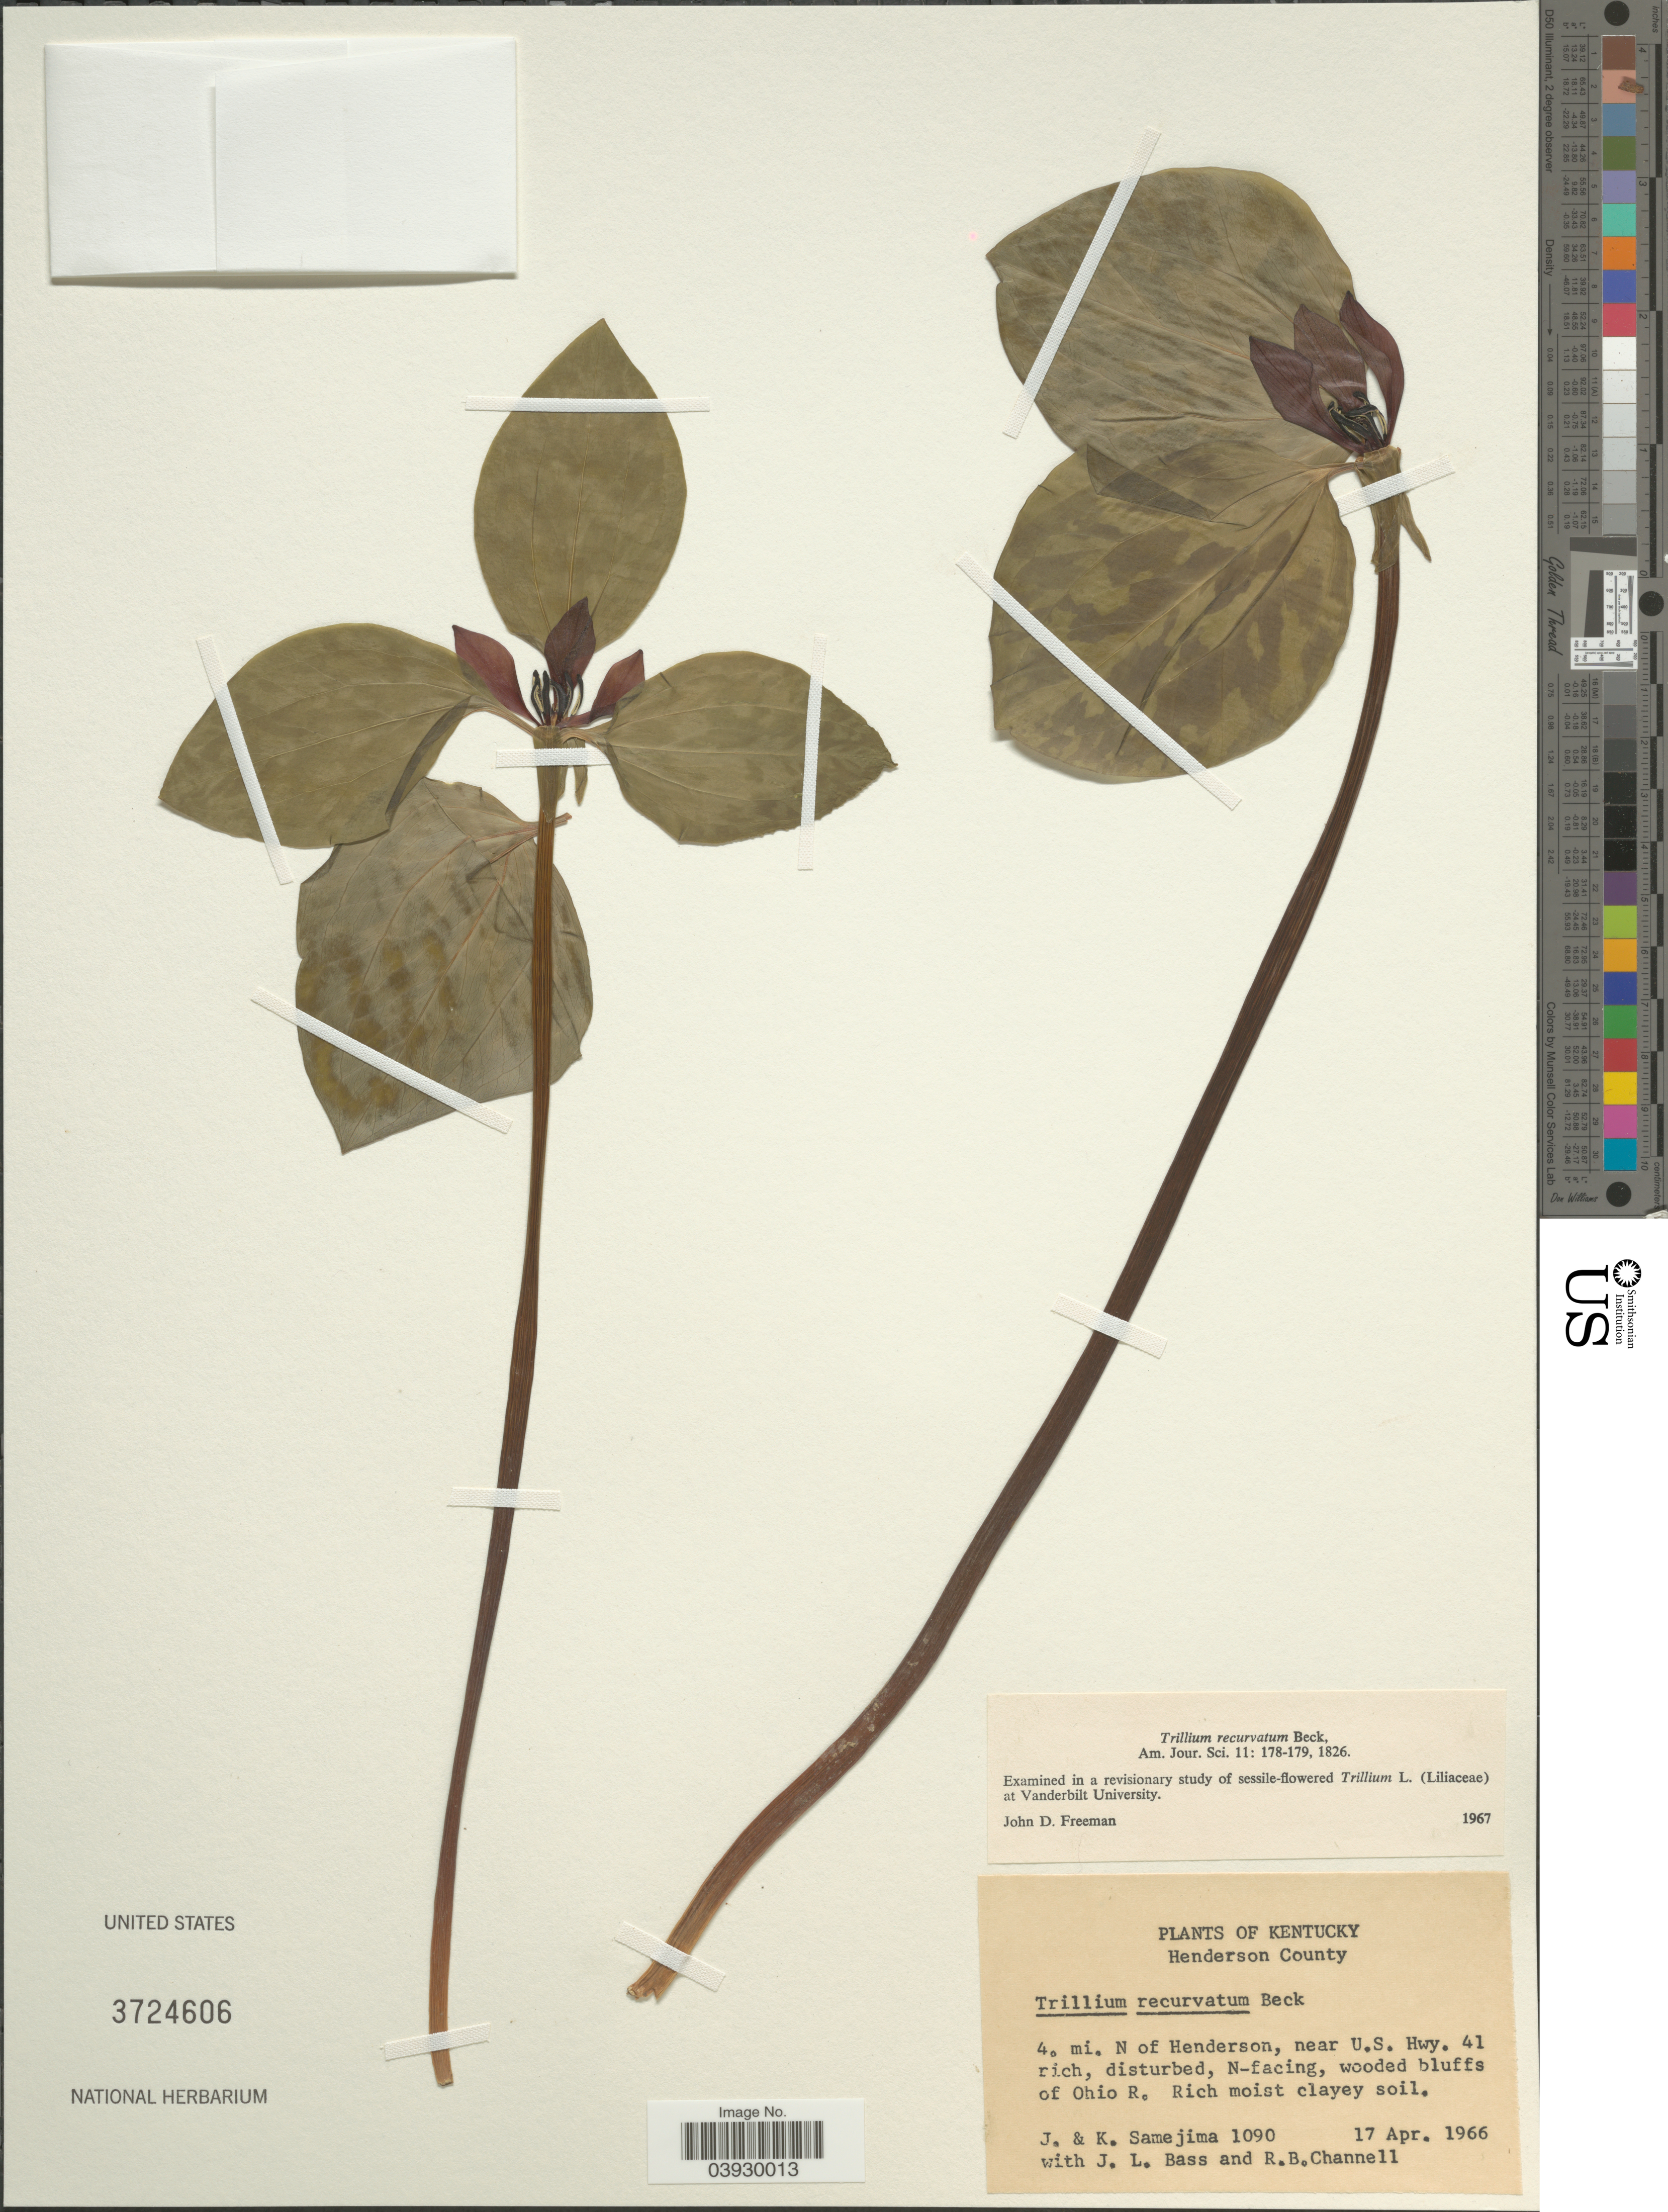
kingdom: Plantae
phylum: Tracheophyta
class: Liliopsida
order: Liliales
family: Melanthiaceae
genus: Trillium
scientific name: Trillium recurvatum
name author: L.C. Beck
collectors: J. Samejima, K. Samejima, J. Bass & R. B. Channell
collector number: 1090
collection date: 1966-04-17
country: United States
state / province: Kentucky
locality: Henderson County. 4 mi. N of Henderson, near U. S. Hwy. 41, N-facing, wooded bluffs of Ohio R.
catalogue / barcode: US 3724606